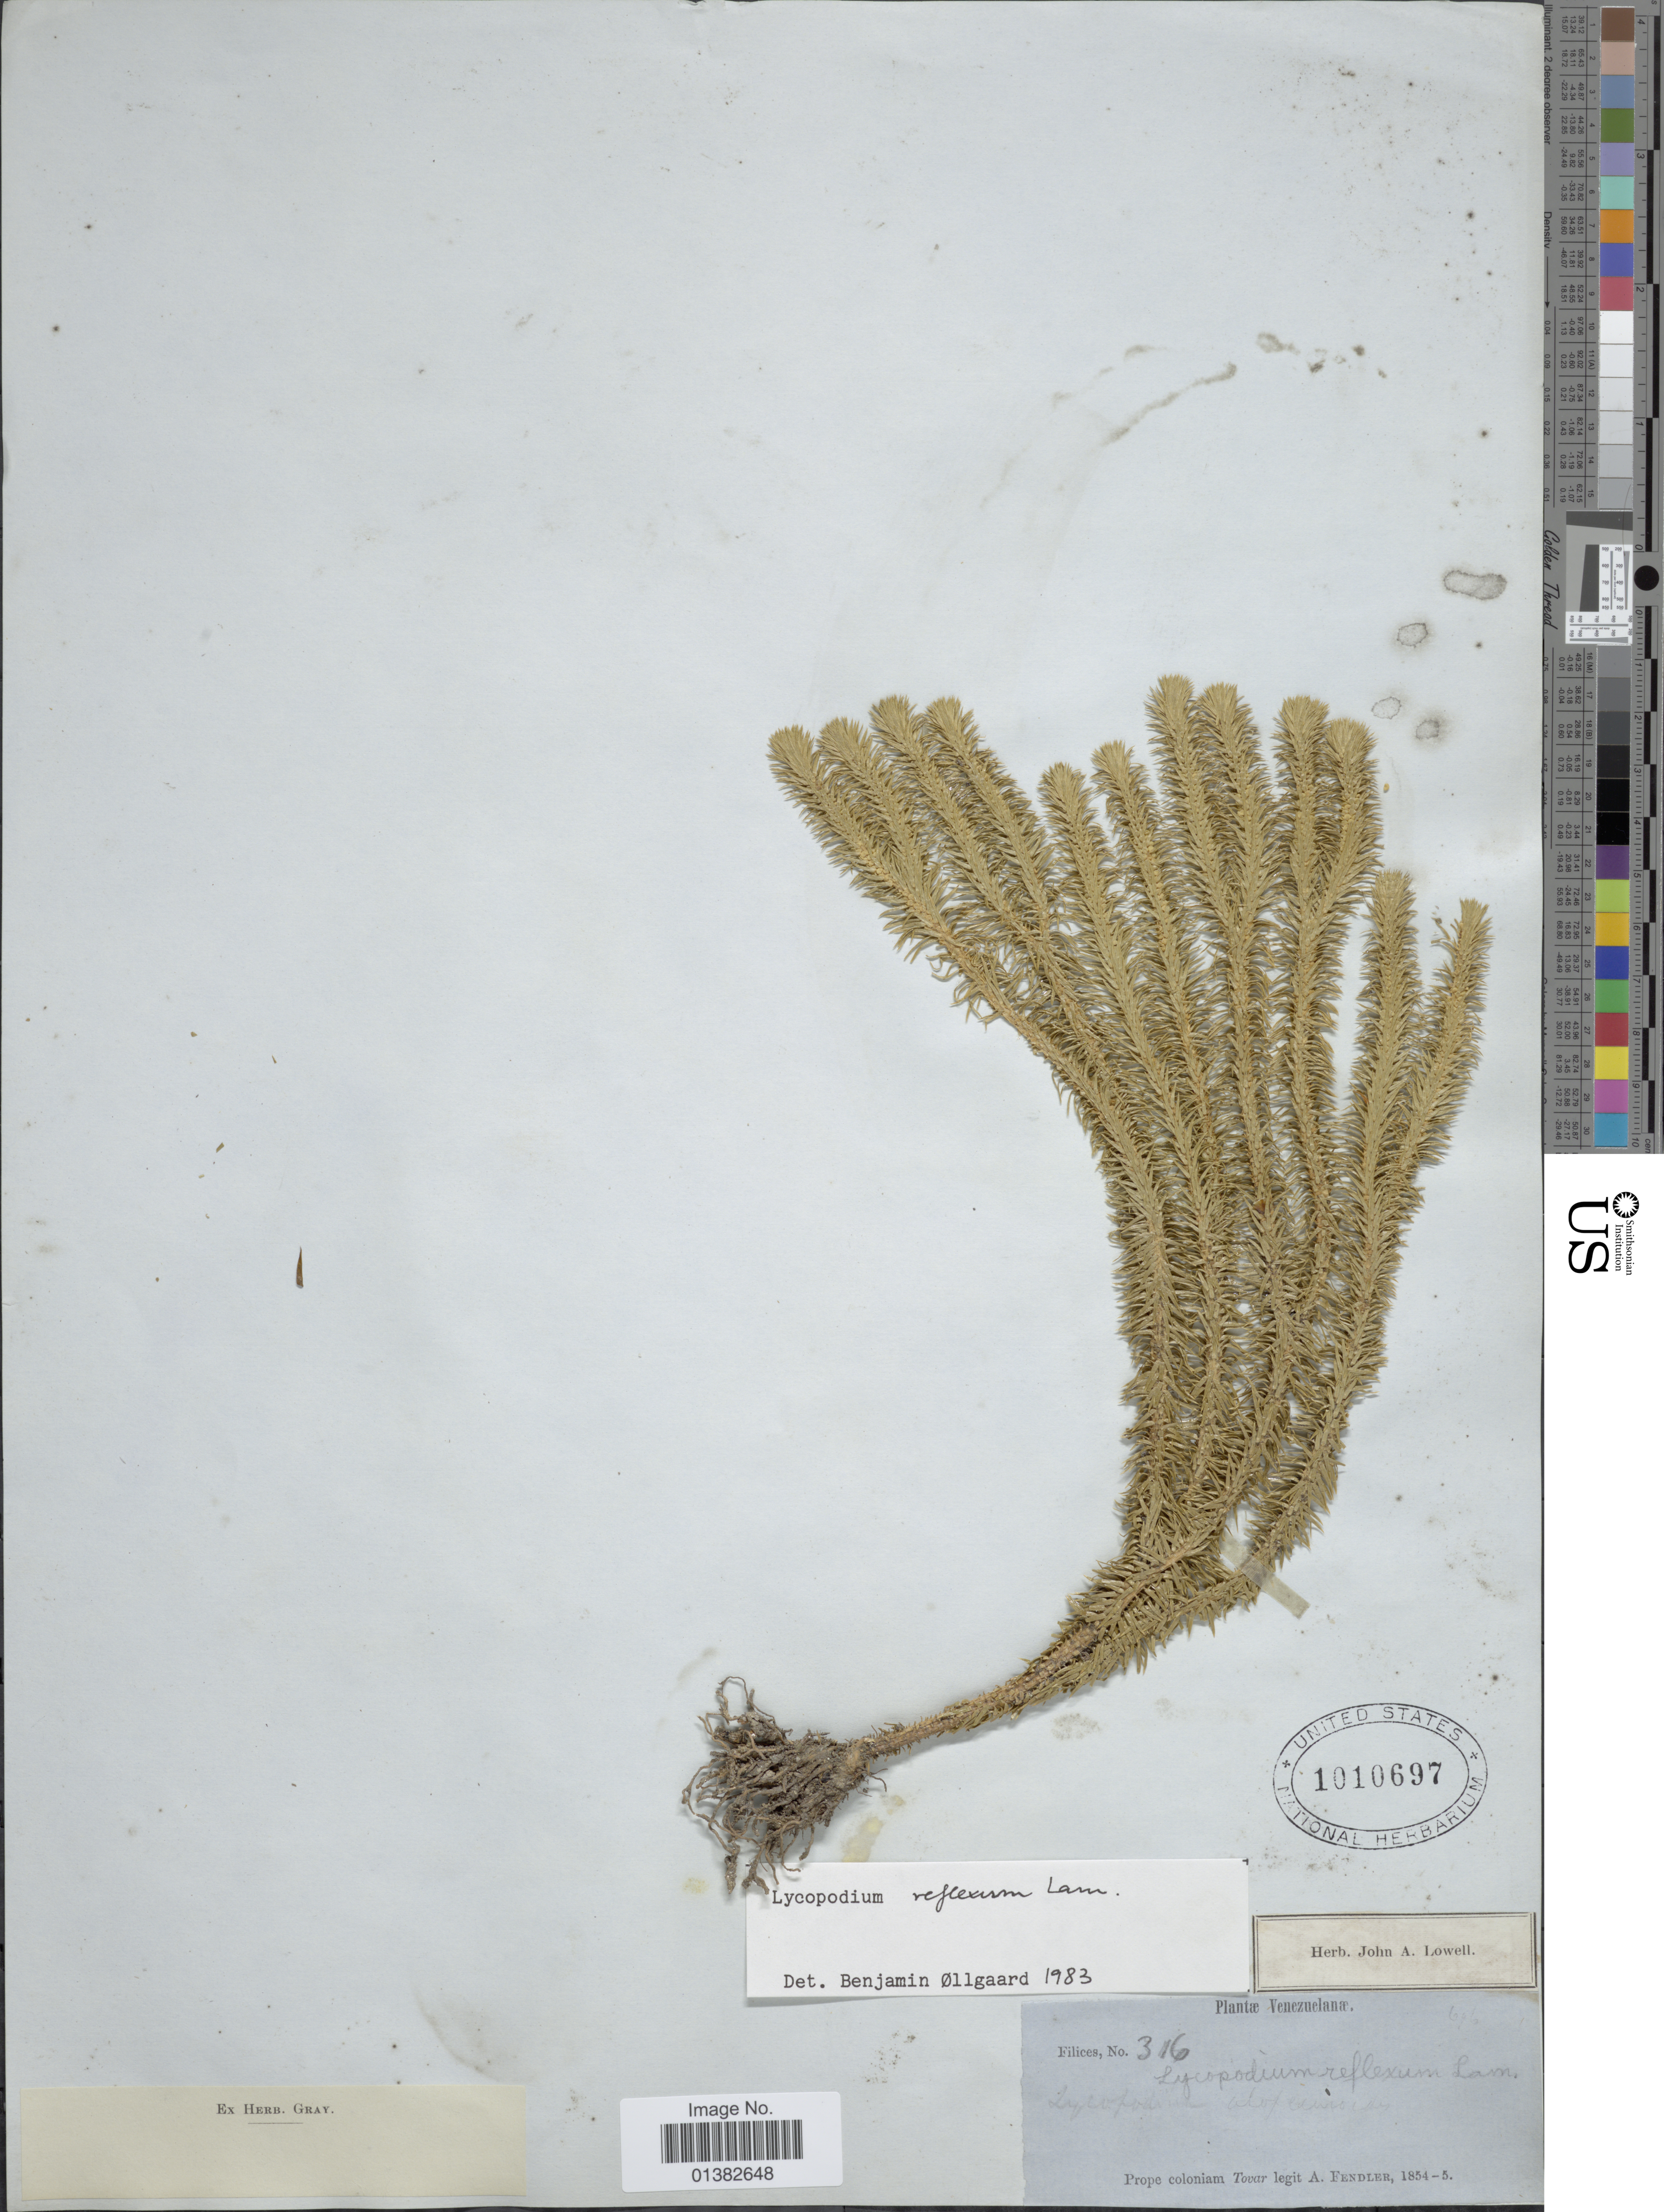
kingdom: Plantae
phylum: Tracheophyta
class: Lycopodiopsida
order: Lycopodiales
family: Lycopodiaceae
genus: Phlegmariurus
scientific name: Phlegmariurus reflexus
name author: (Lam.) B. Øllg.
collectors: A. Fendler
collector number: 316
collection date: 1854/1855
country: Venezuela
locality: Prope coloniam Tovar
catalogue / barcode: US 1010697